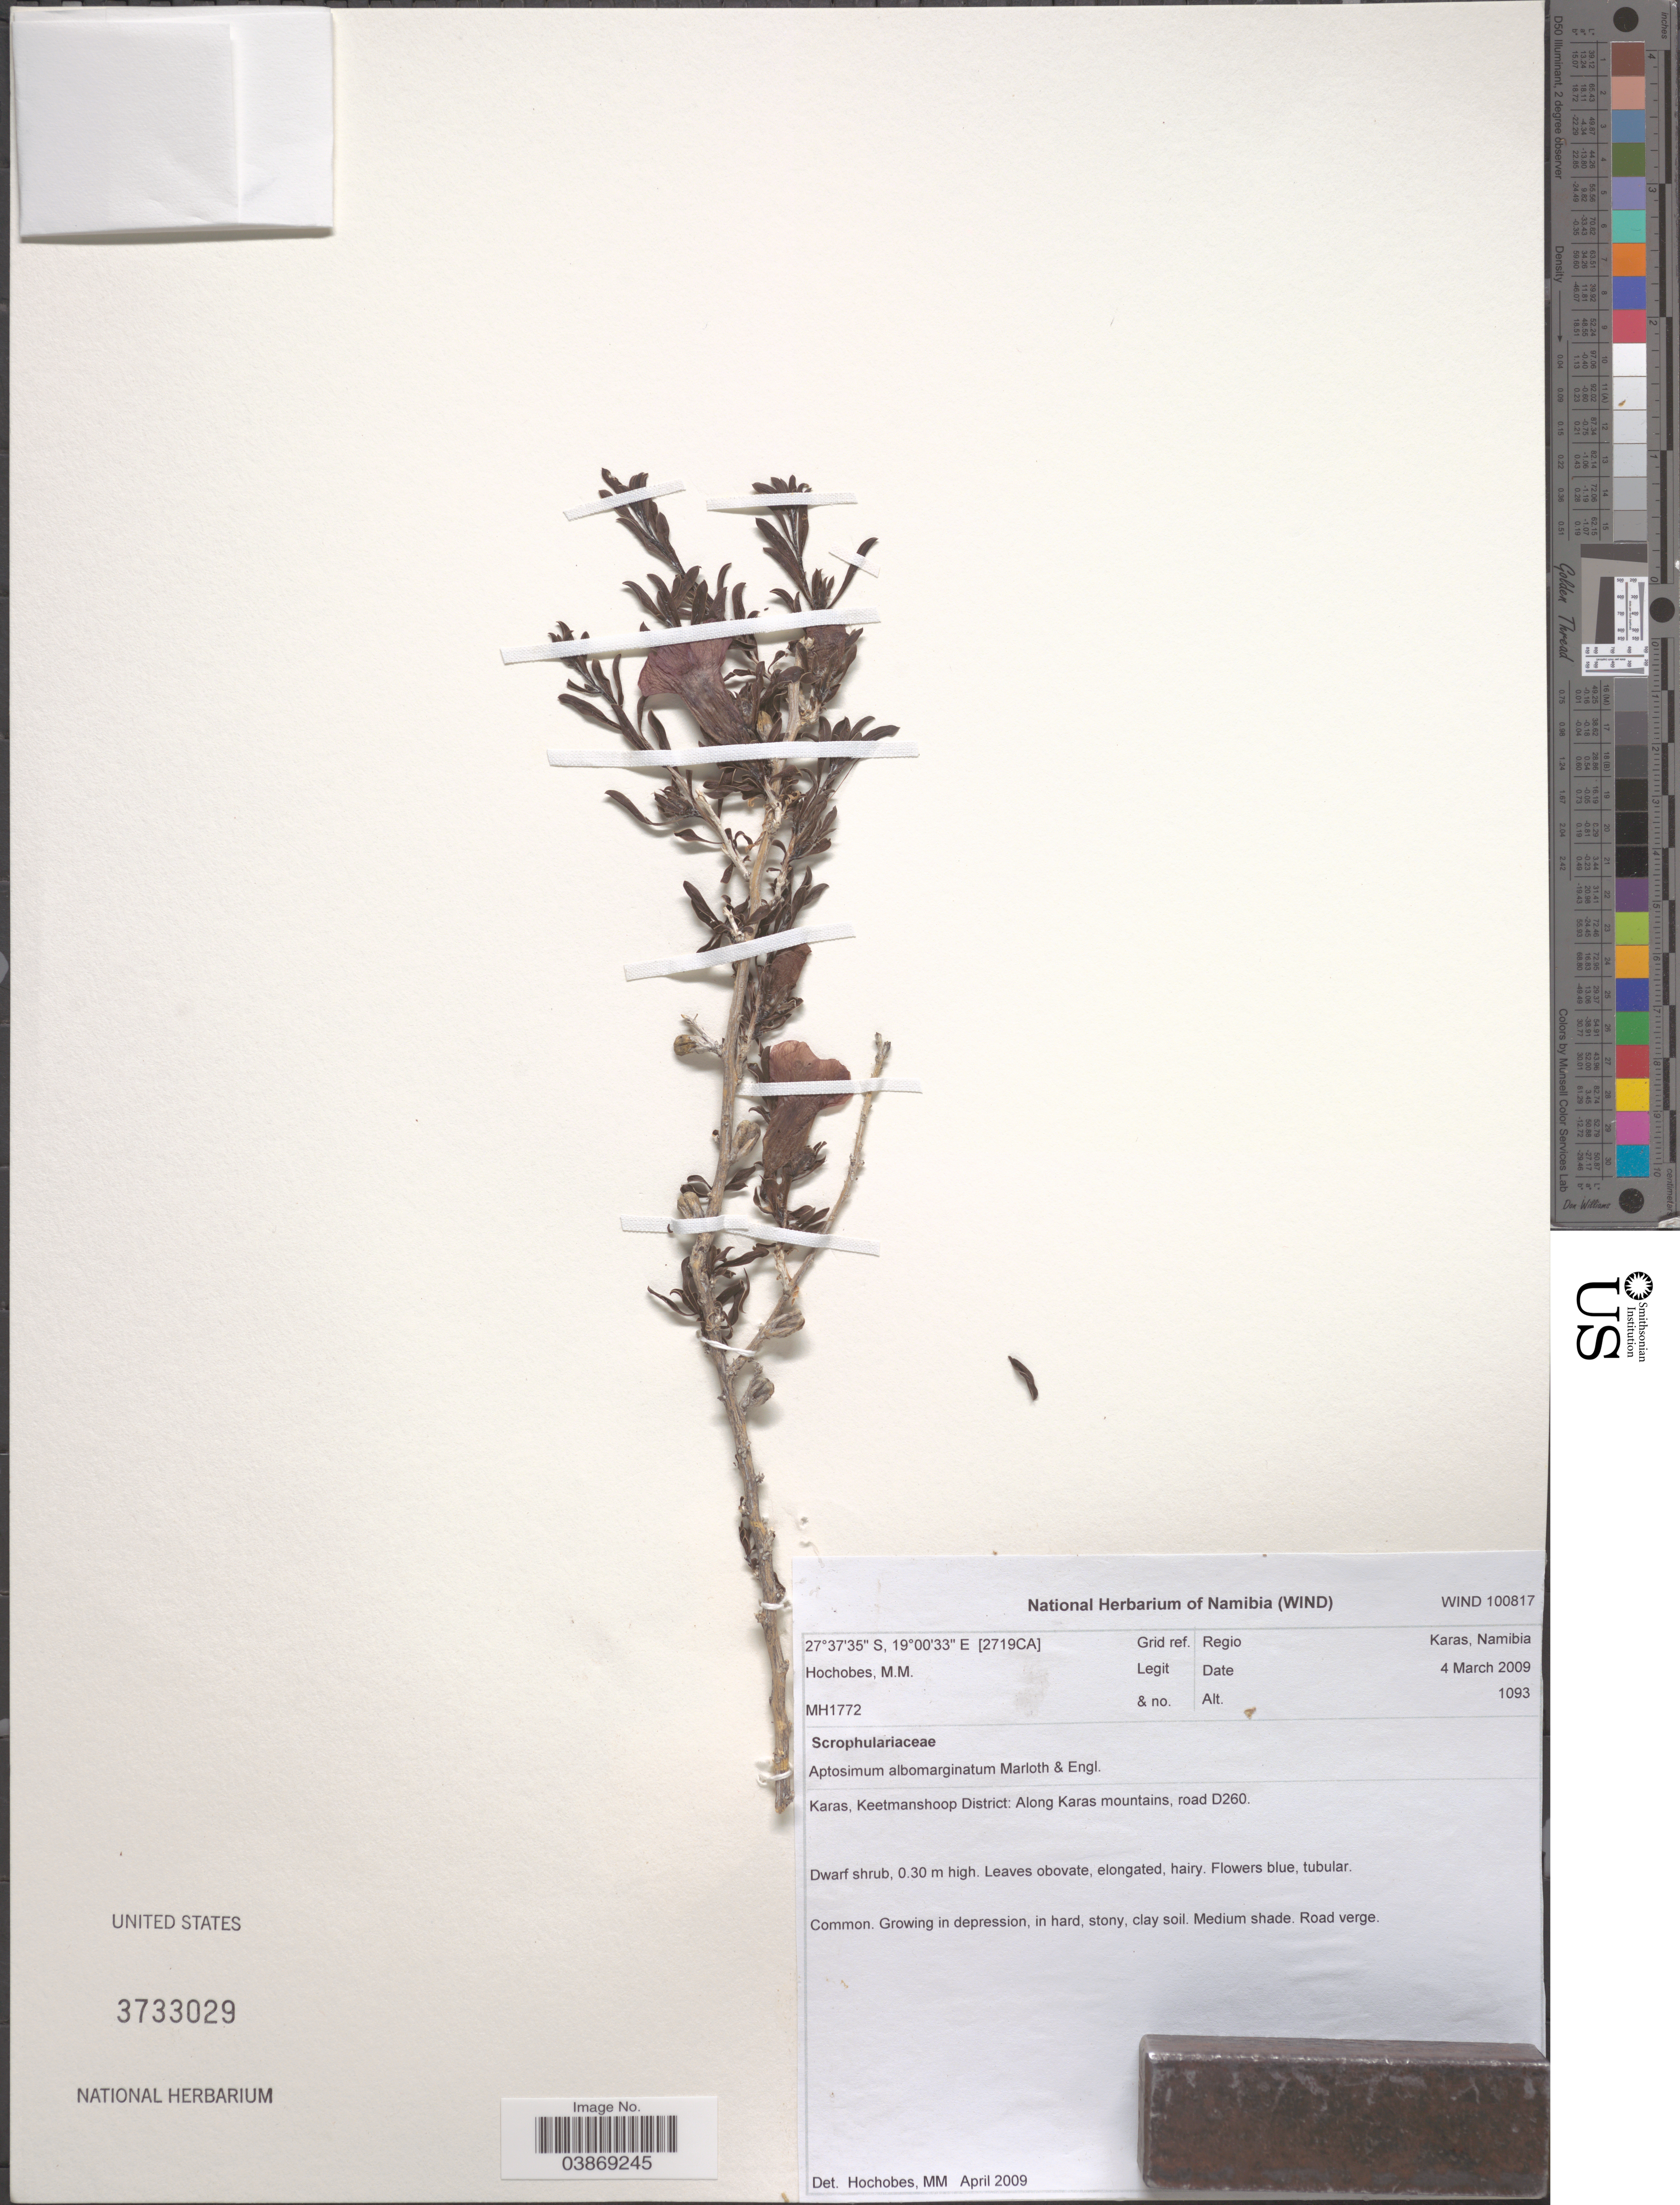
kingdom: Plantae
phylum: Tracheophyta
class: Magnoliopsida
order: Lamiales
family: Scrophulariaceae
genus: Aptosimum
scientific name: Aptosimum albomarginatum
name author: Marloth & Engl.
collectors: M. Hochobes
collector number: MH1772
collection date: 2009-03-04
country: Namibia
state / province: Karas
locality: [2719CA] Grid ref. Regio Karas, Namibia. Karas, Keetmanshoop District: Along Karas mountains, road D260.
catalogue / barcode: US 3733029